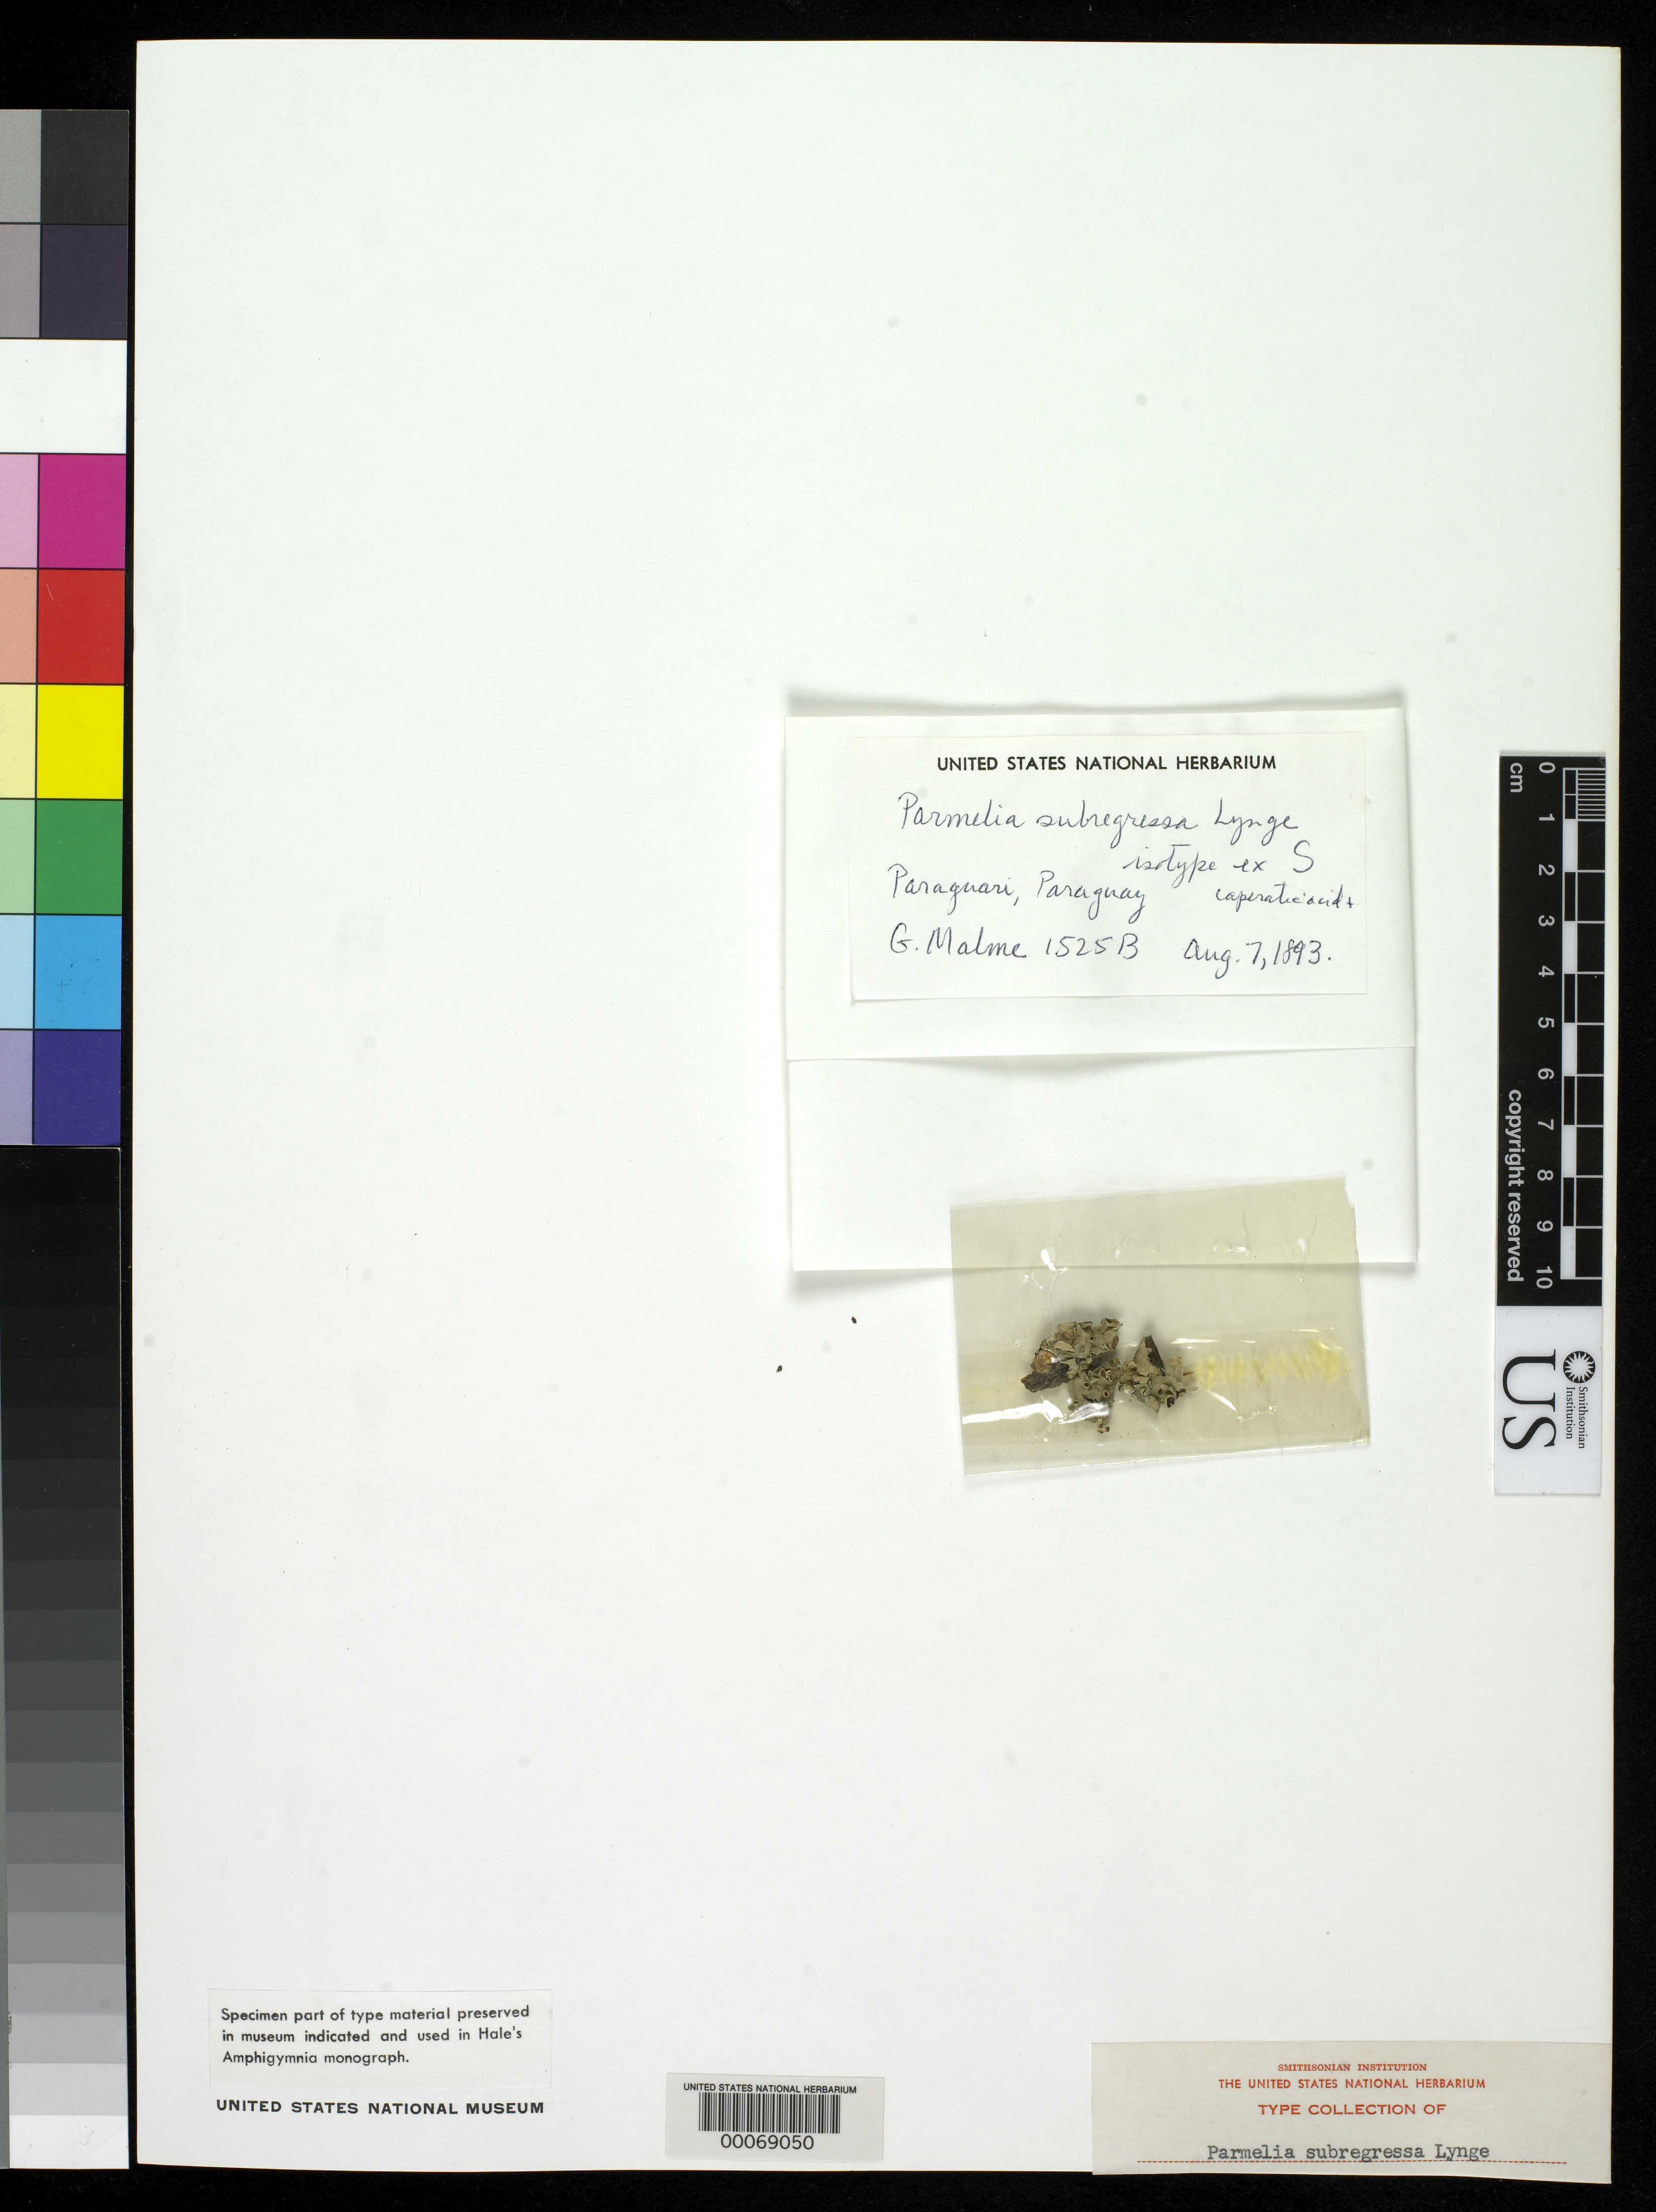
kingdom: Fungi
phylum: Ascomycota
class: Lecanoromycetes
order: Lecanorales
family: Parmeliaceae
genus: Parmelia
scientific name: Parmelia subregressa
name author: Lynge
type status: Isotype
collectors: G. O. A. Malme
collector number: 1525 b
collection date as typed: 07 Aug 1893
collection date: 1893-08-07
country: Paraguay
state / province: Paraguarí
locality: Paraguari.